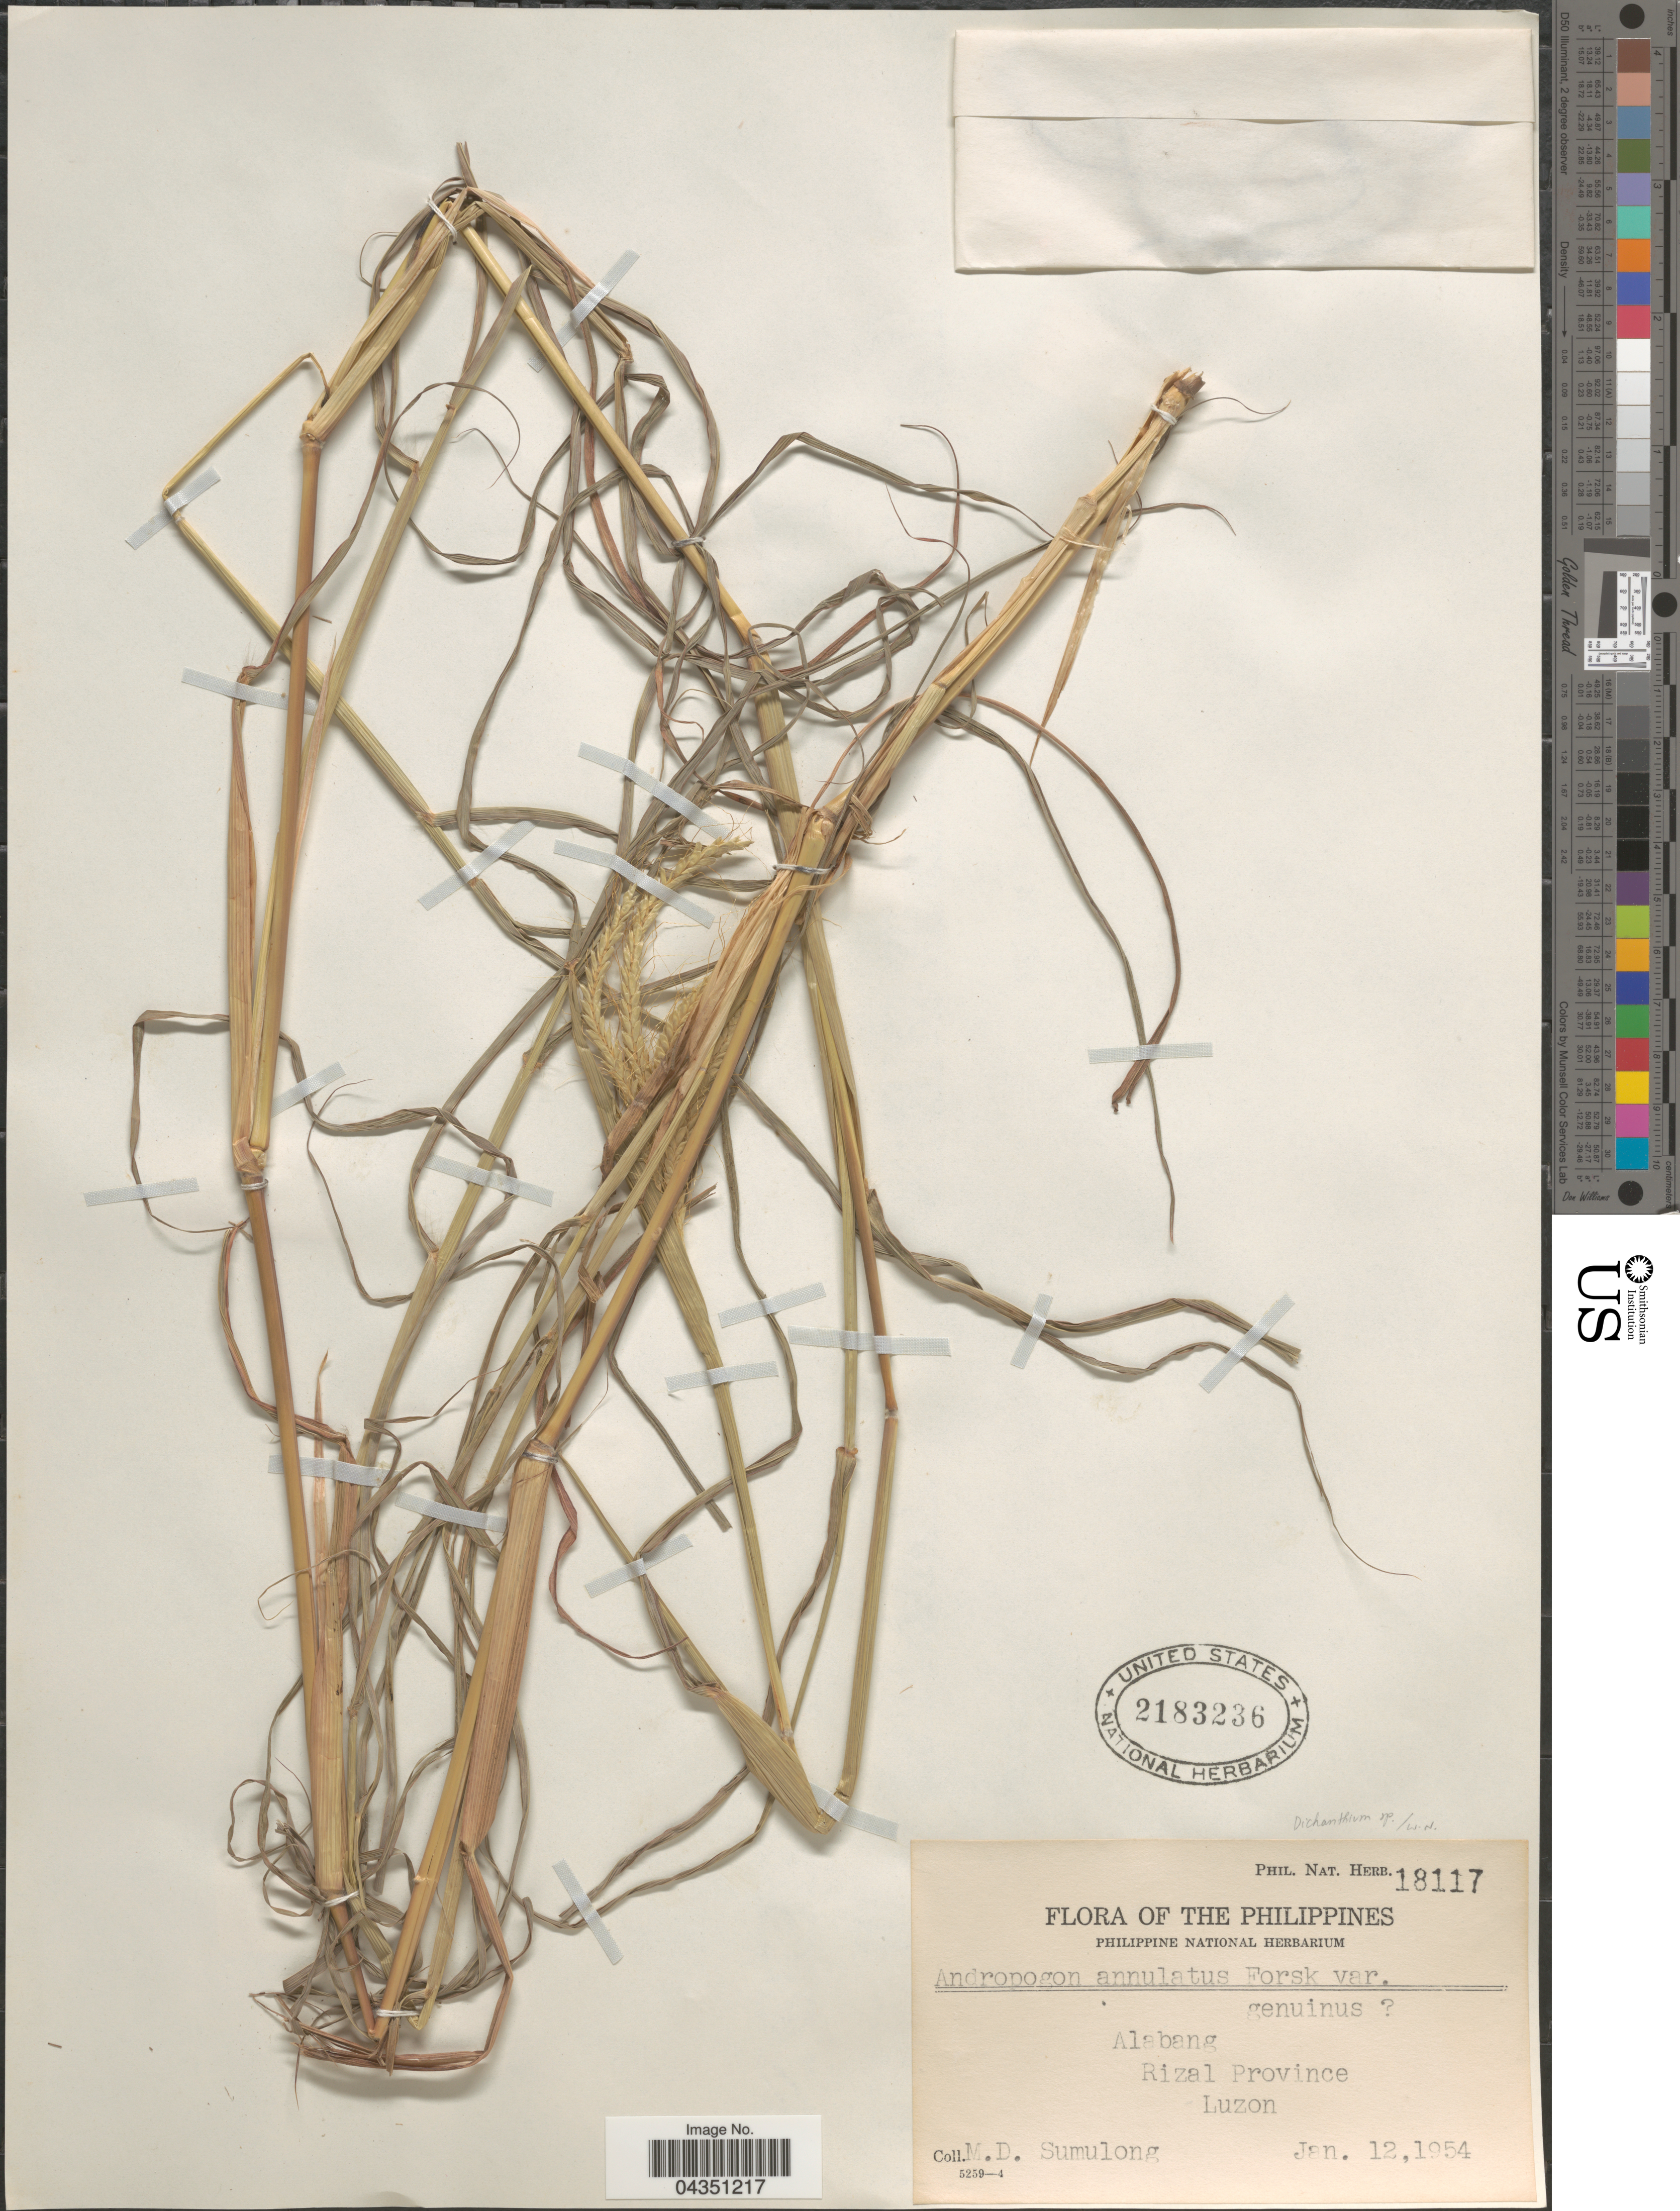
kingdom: Plantae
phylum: Tracheophyta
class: Liliopsida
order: Poales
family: Poaceae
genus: Dichanthium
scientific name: Dichanthium annulatum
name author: (Forssk.) Stapf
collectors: M. Sumulong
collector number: Phil. Nat. Herb. 18117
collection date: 1954-01-12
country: Philippines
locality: Alabang, Rizal Province. Luzon.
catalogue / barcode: US 2183236